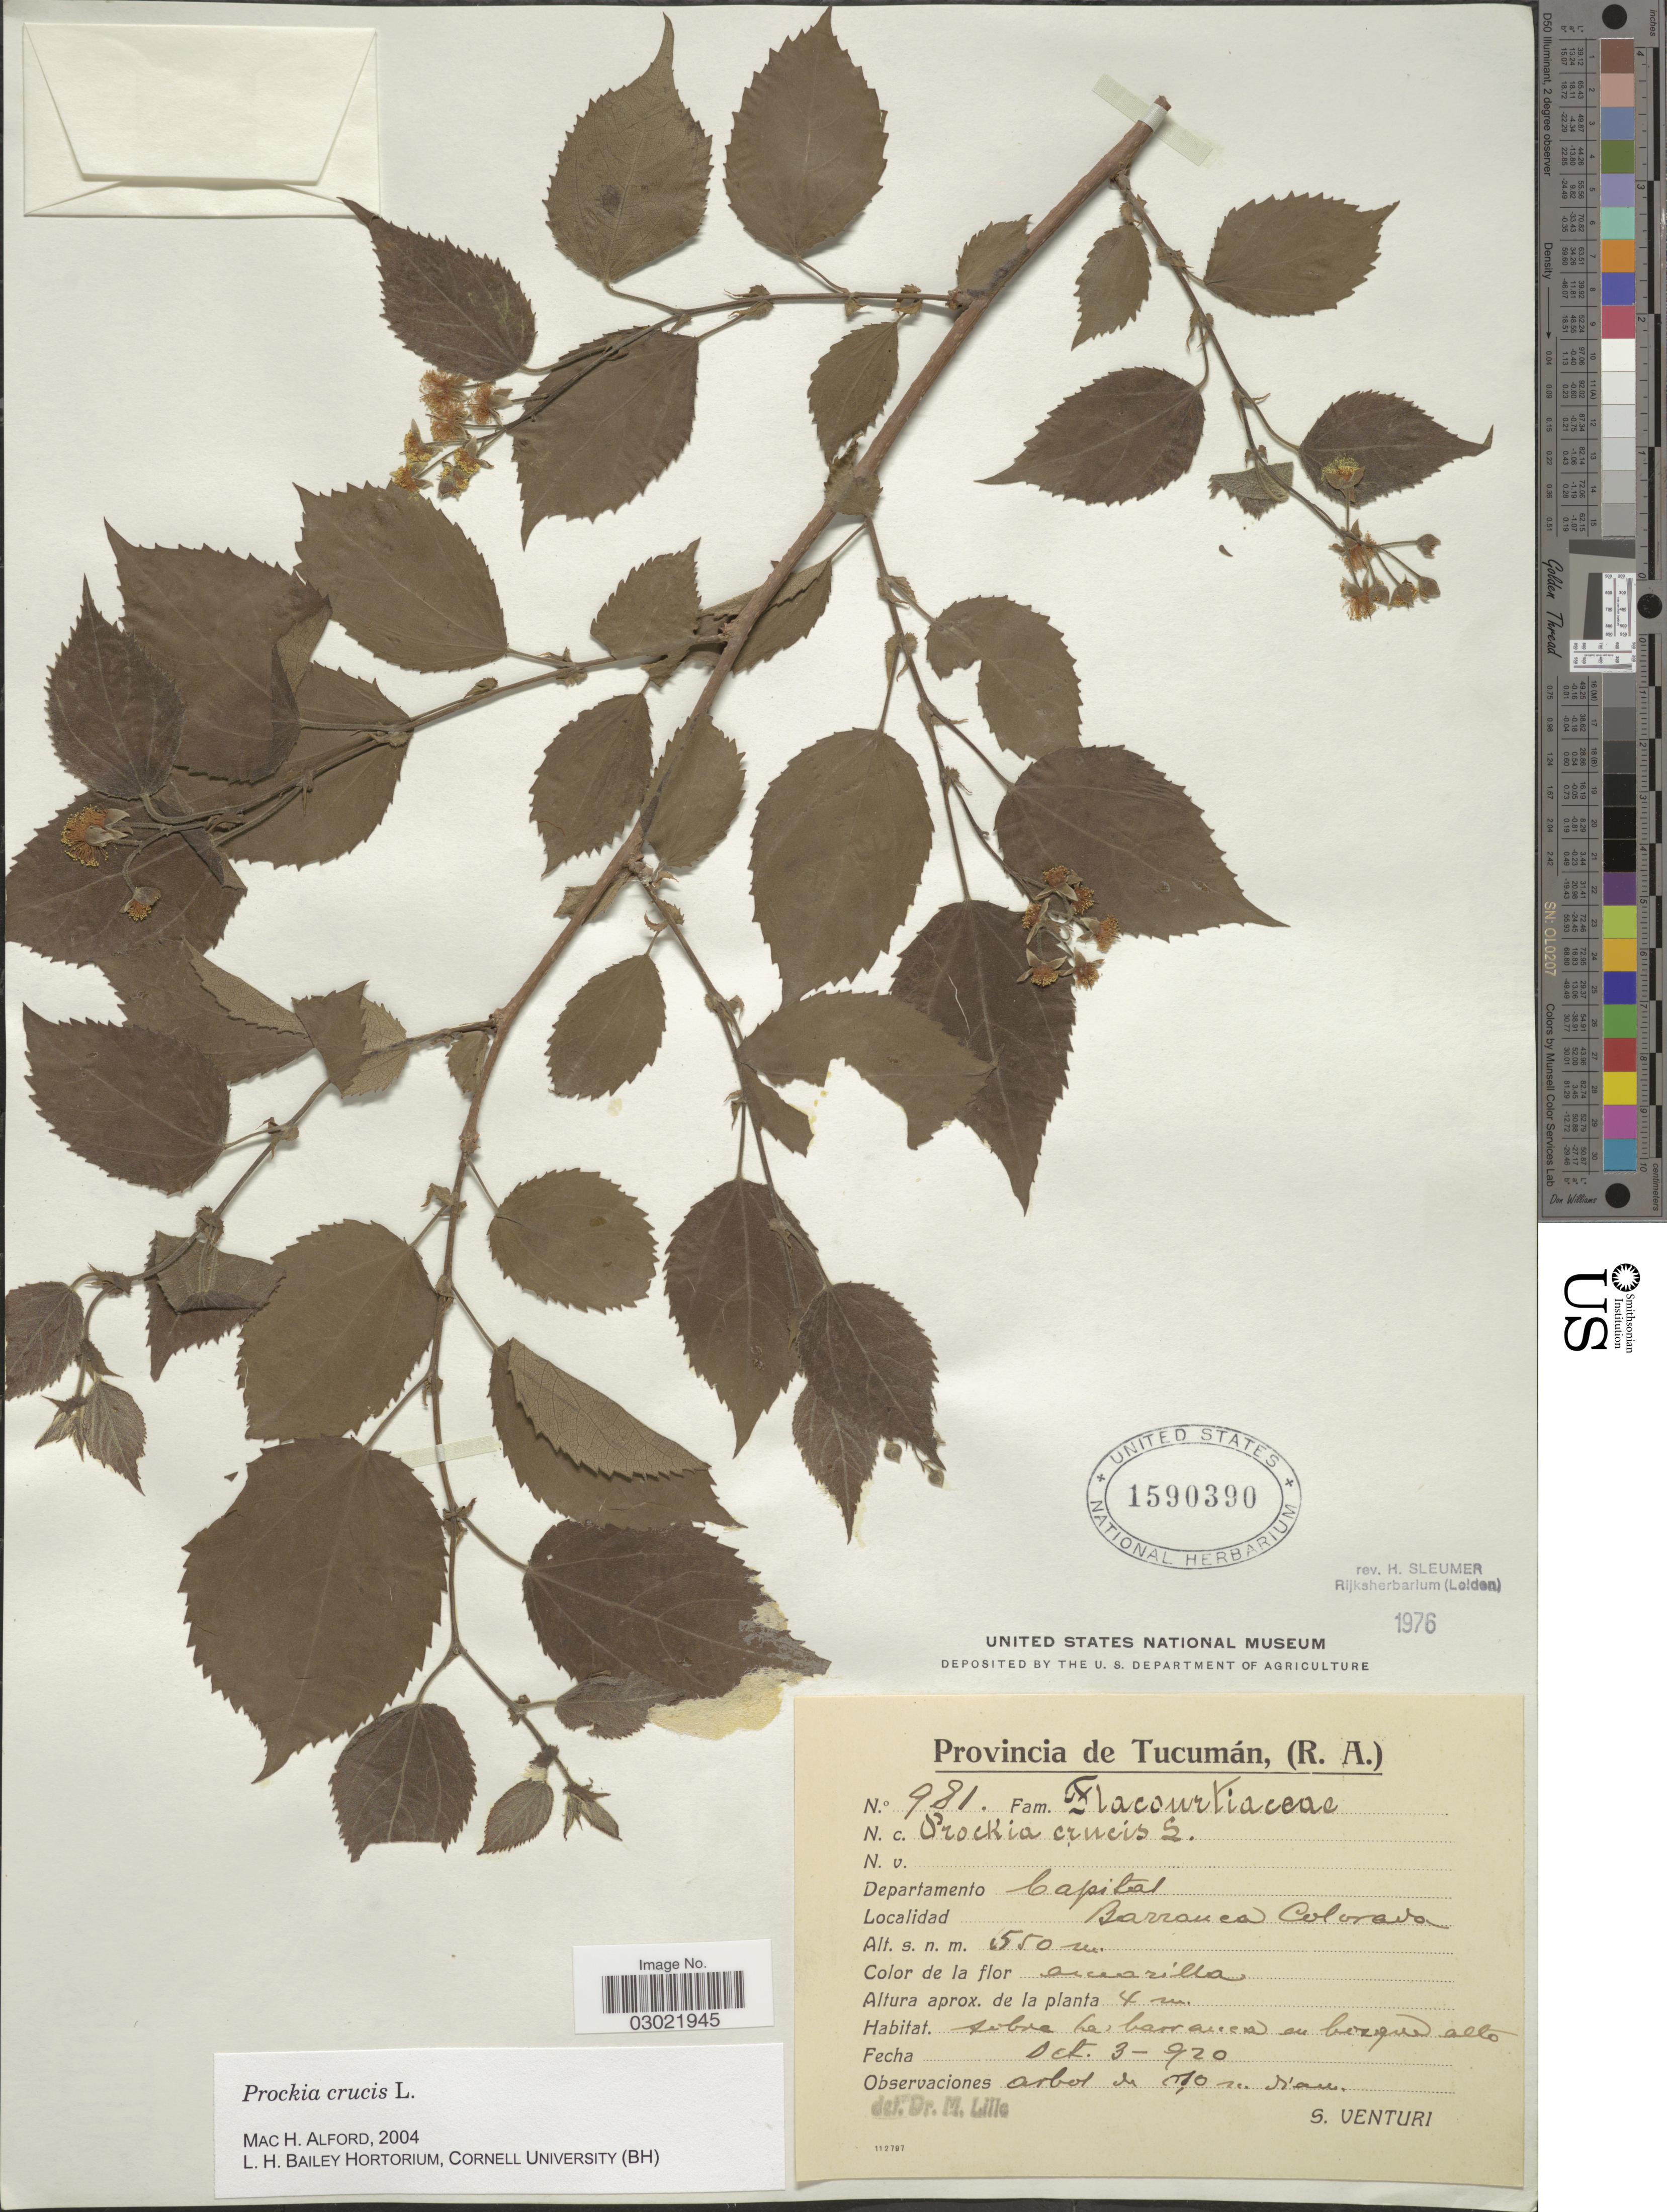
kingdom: Plantae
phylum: Tracheophyta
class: Magnoliopsida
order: Malpighiales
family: Salicaceae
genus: Prockia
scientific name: Prockia crucis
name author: P. Browne ex L.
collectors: S. Venturi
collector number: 981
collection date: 1920-10-03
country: Argentina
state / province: Tucuman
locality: (R.A.) Departamento Capital. Barranca Colorada.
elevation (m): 550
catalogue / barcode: US 1590390